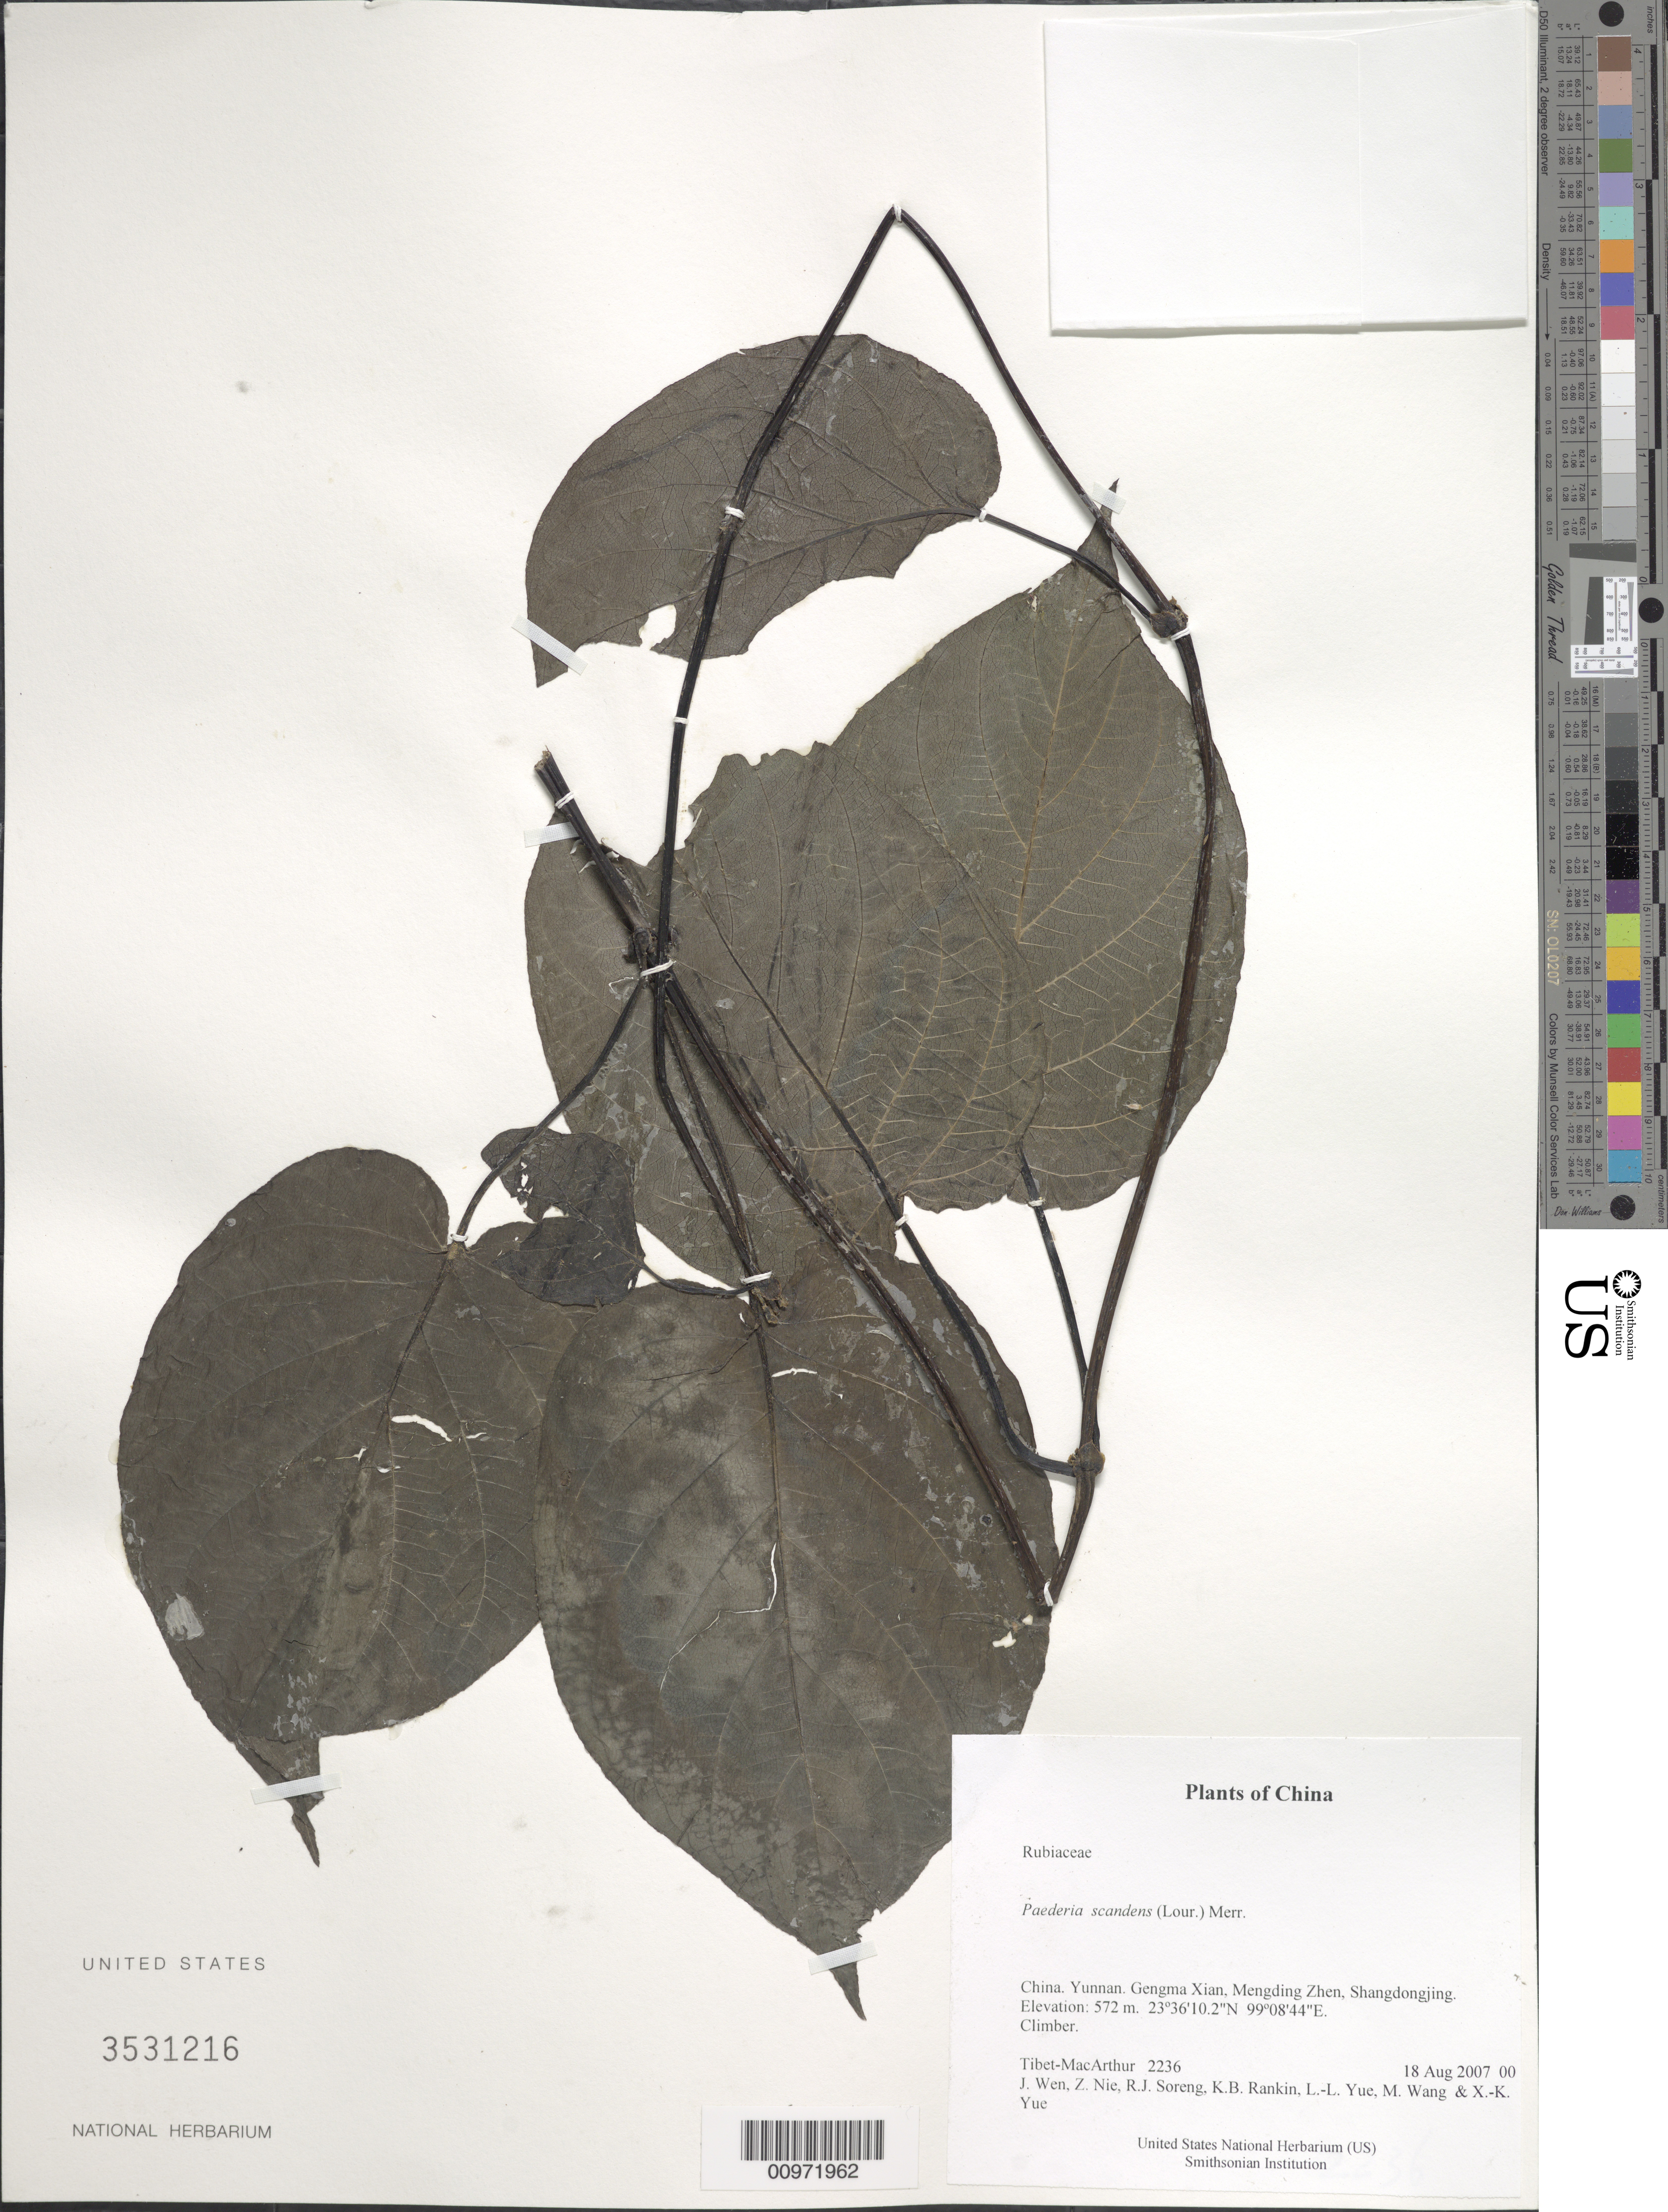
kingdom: Plantae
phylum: Tracheophyta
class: Magnoliopsida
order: Gentianales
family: Rubiaceae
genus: Paederia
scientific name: Paederia scandens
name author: (Lour.) Merr.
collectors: Tibet-MacArthur, J. Wen, Z. Nie, R. J. Soreng, K. Rankin, L. Yue, M. Wang & X. Yue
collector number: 2236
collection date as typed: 18 Aug 2007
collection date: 2007-08-18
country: China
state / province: Yunnan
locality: Gengma Xian, Mengding Zhen, Shangdongjing.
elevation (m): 572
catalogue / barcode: US 3531216